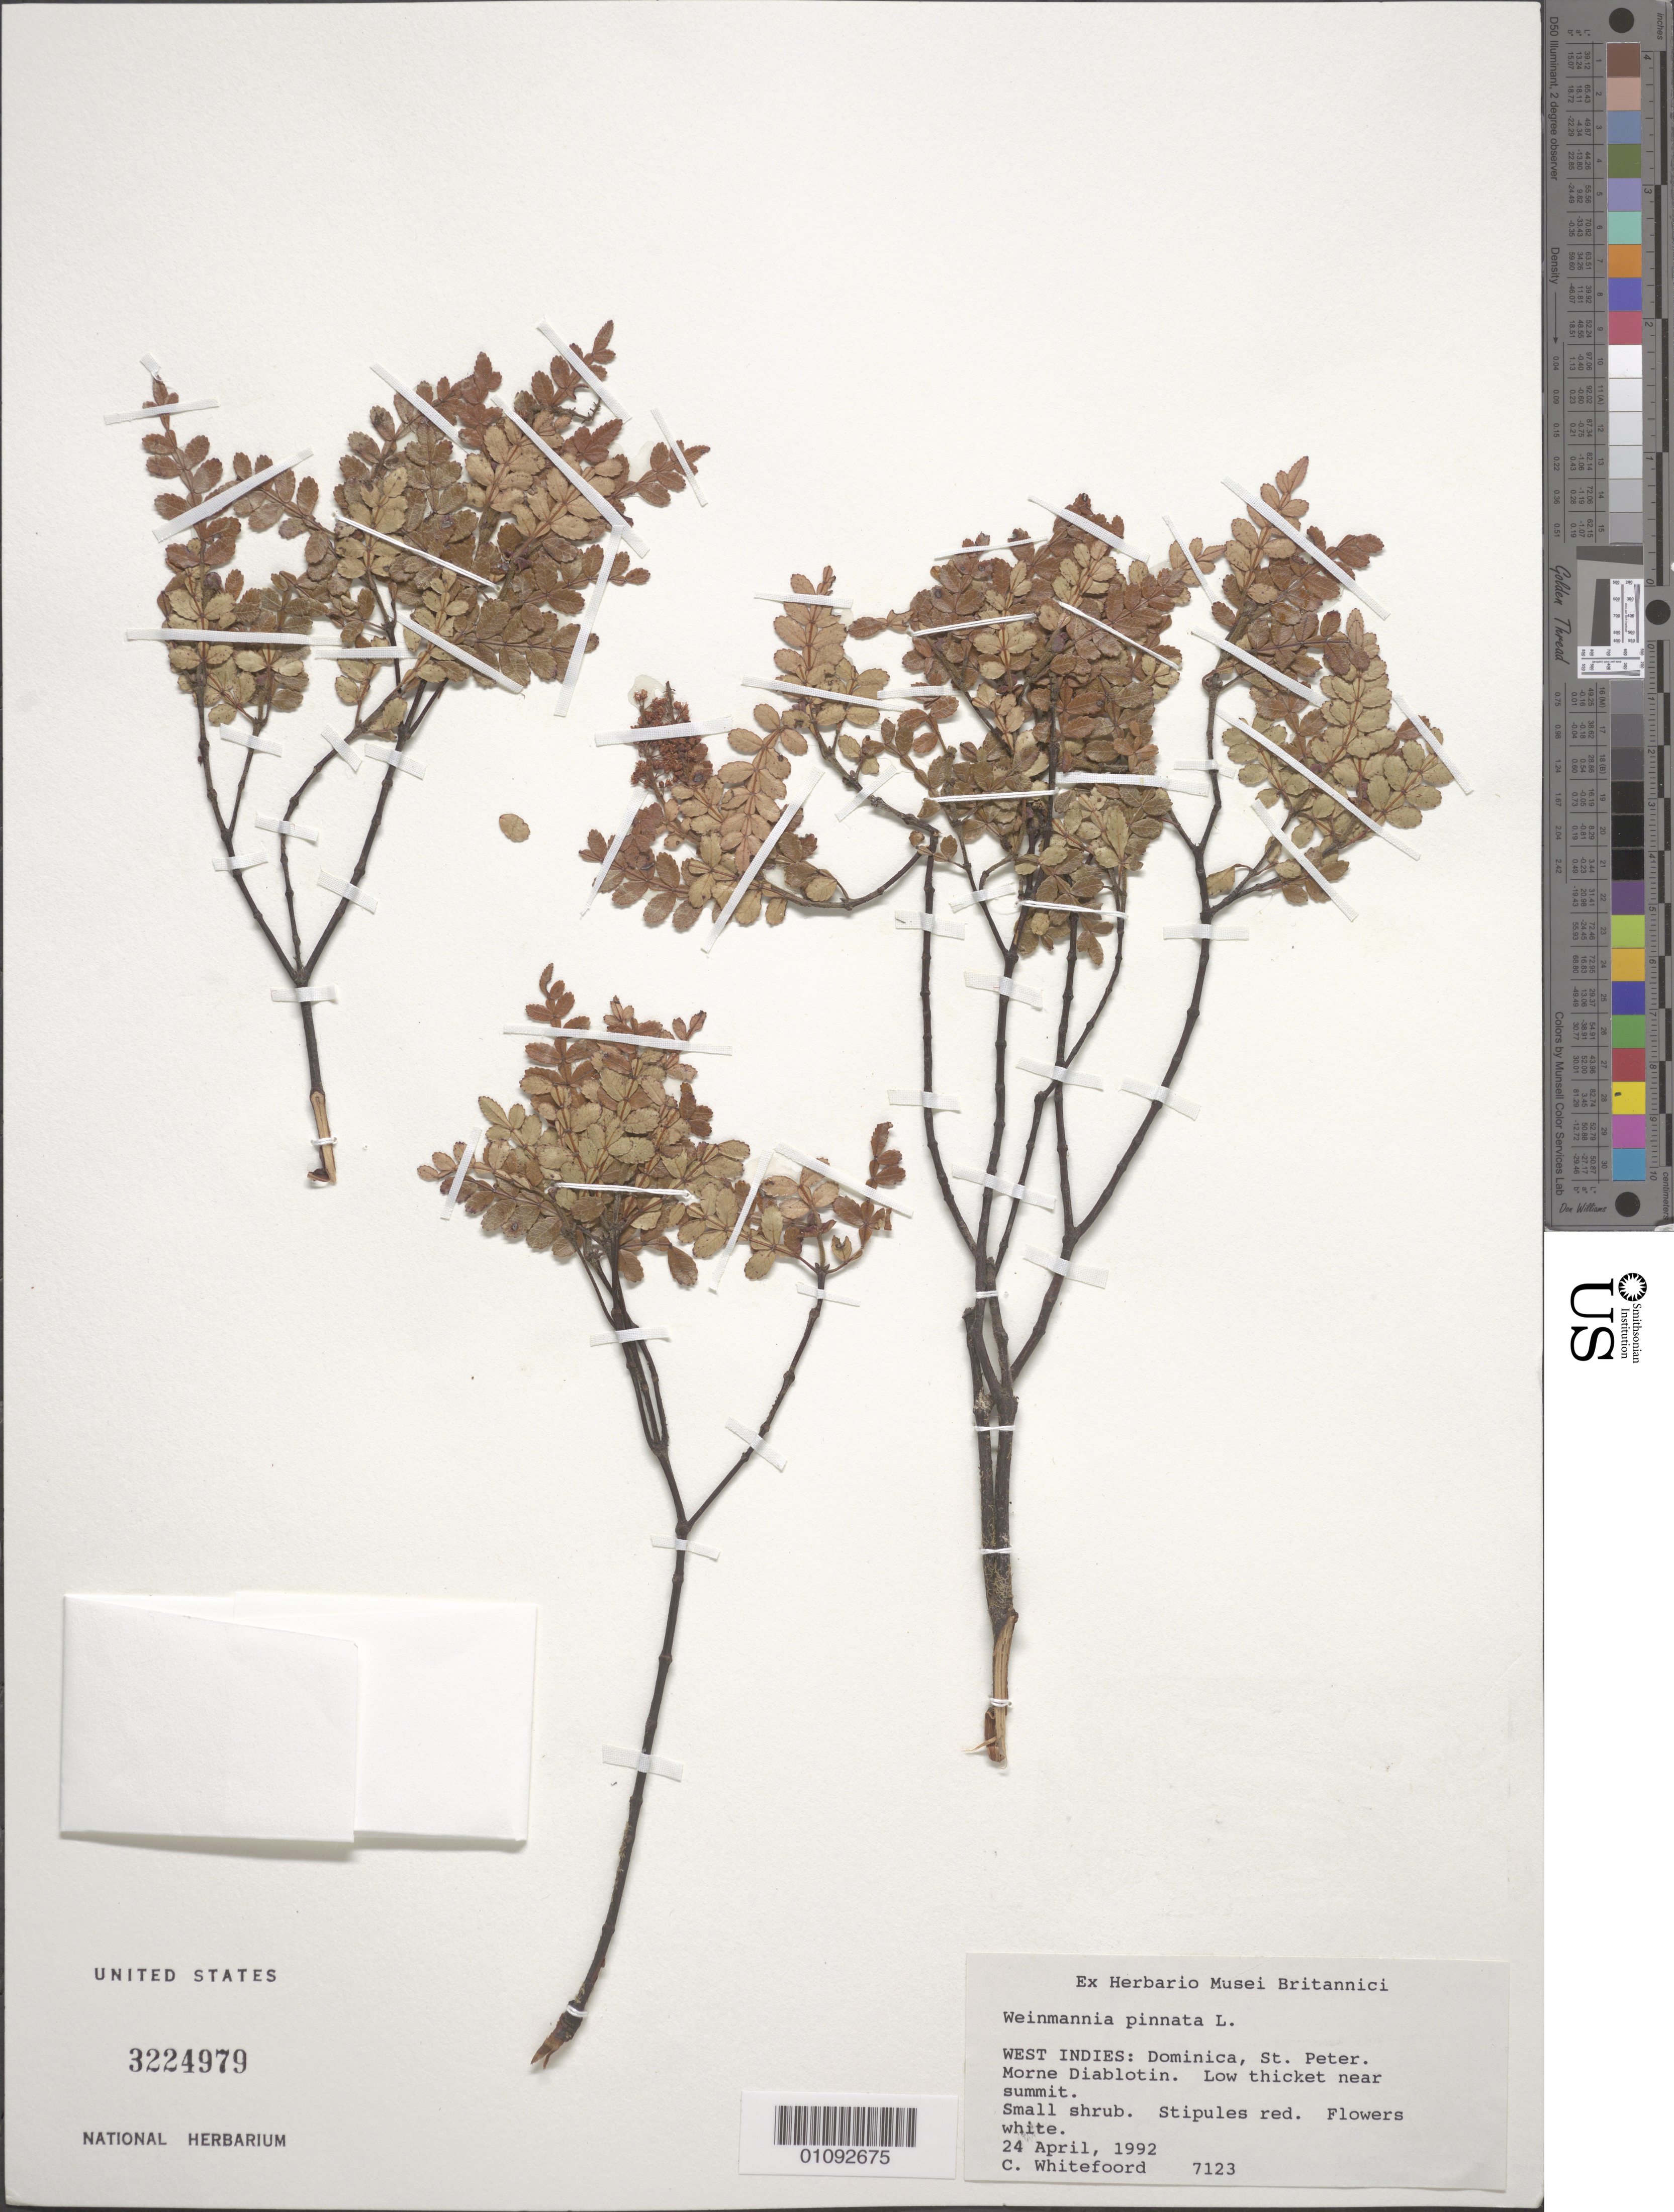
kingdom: Plantae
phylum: Tracheophyta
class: Magnoliopsida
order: Oxalidales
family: Cunoniaceae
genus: Weinmannia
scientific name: Weinmannia pinnata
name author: L.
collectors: C. Whitefoord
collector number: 7123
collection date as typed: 24 Apr 1992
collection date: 1992-04-24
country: Dominica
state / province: St. Peter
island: Dominica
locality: Morne Diablotin.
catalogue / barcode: US 3224979